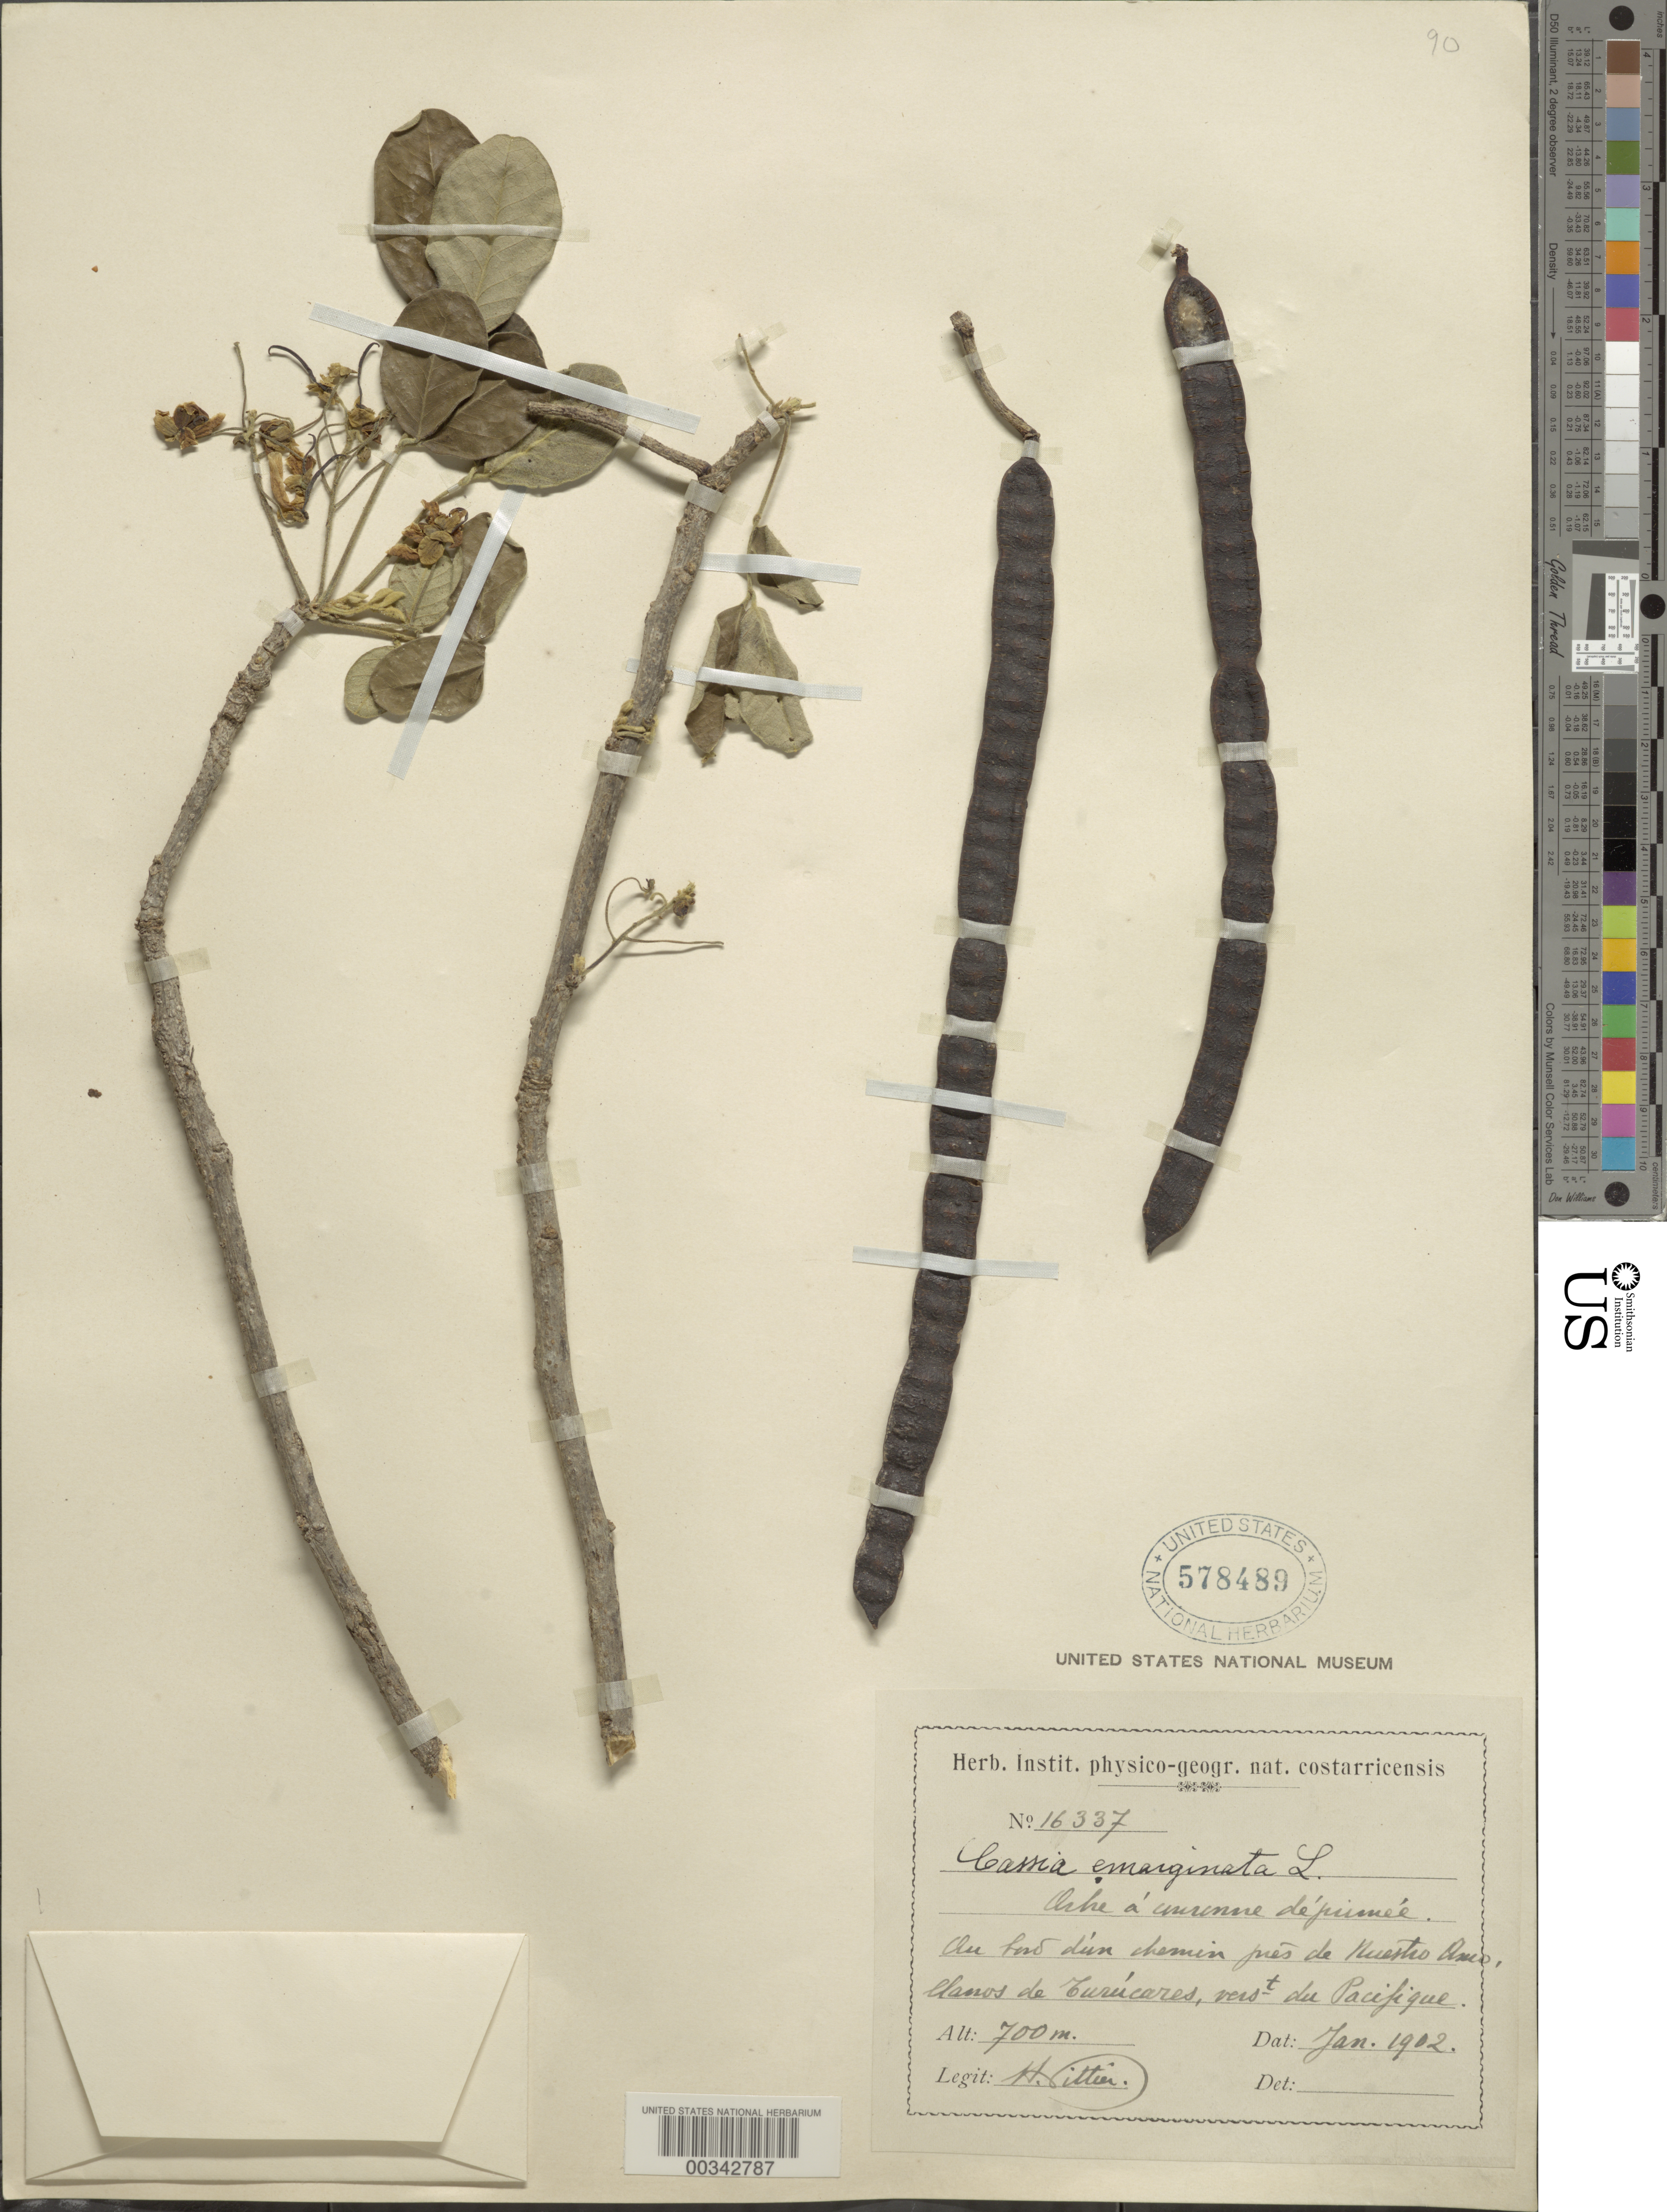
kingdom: Plantae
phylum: Tracheophyta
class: Magnoliopsida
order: Fabales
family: Fabaceae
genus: Senna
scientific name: Senna emarginata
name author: L.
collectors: H. F. Pittier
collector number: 16337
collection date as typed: Jan 1902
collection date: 1902-01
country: Costa Rica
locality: Near Nuestro Amo Llanos de Turucares spilling into the Pacific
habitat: Edge if road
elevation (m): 700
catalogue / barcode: US 578489